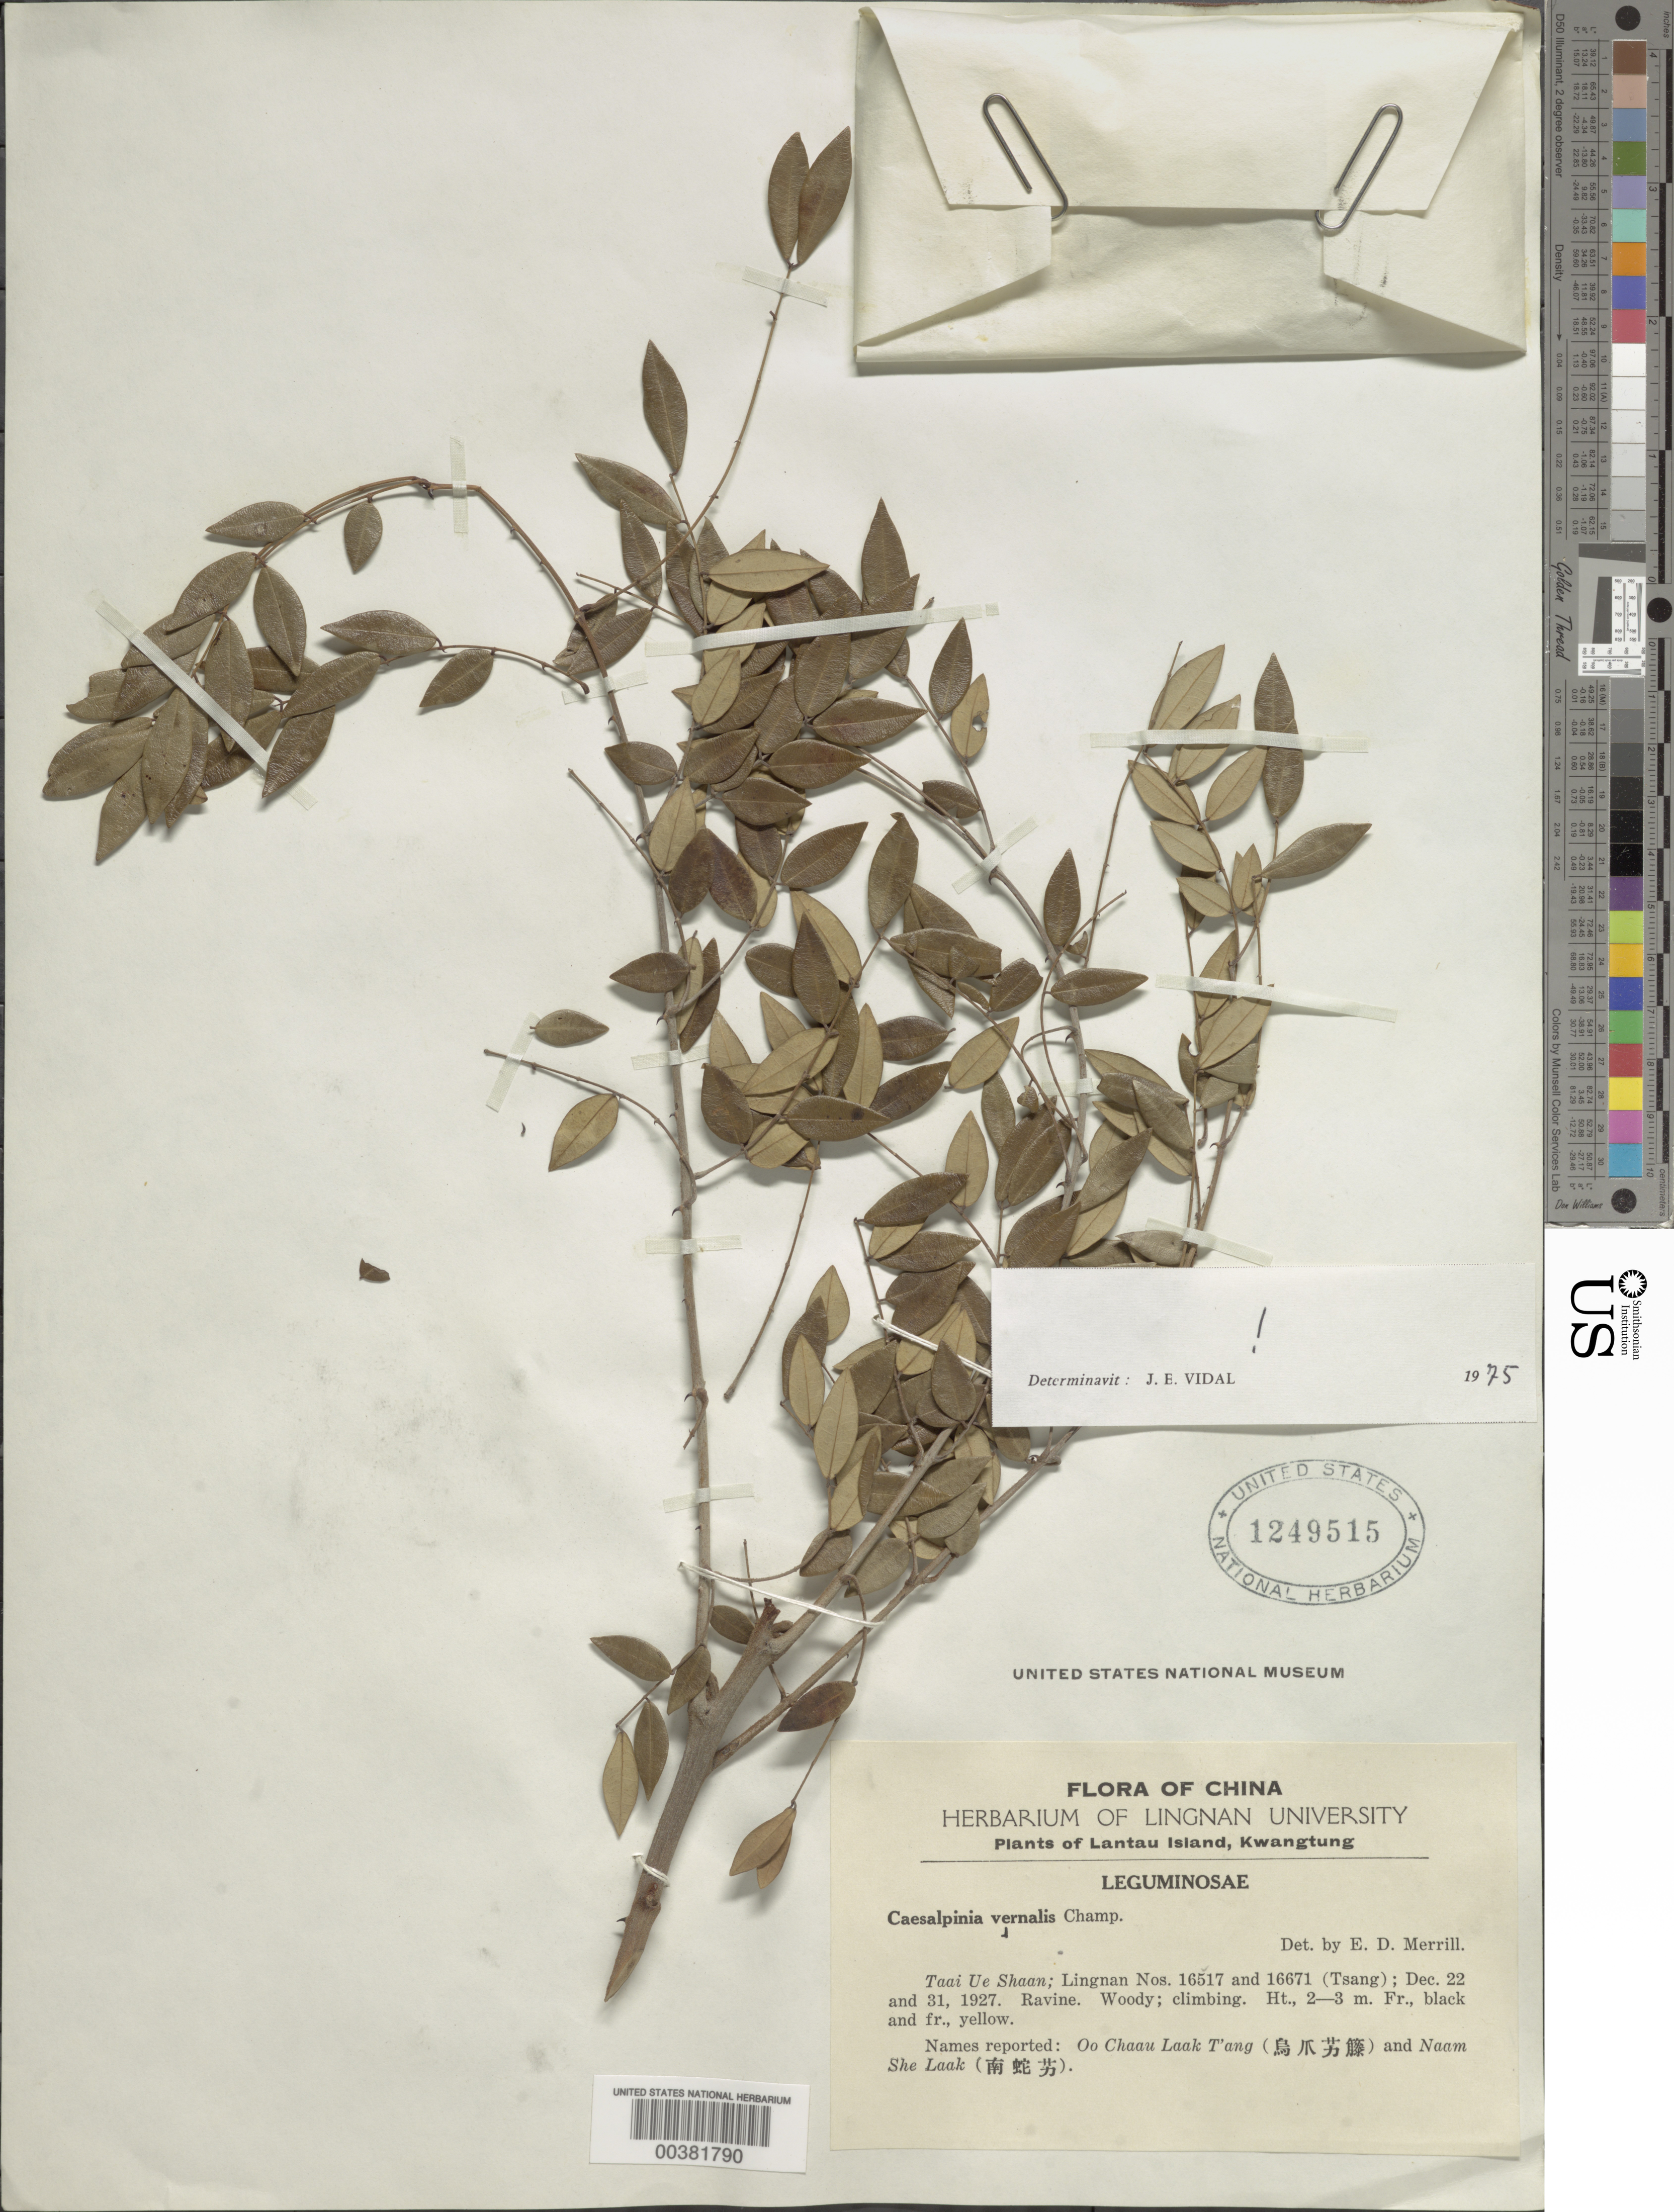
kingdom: Plantae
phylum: Tracheophyta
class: Magnoliopsida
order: Fabales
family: Fabaceae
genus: Ticanto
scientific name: Ticanto vernalis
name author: (Champion ex Benth.) R. Clark & Gagnon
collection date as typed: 22 Dec 1927 and 31 Dec 1927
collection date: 1927-12-22,1927-12-31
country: China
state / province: Guangdong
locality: Lantau i.; taai ue shaan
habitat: Ravine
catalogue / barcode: US 1249515